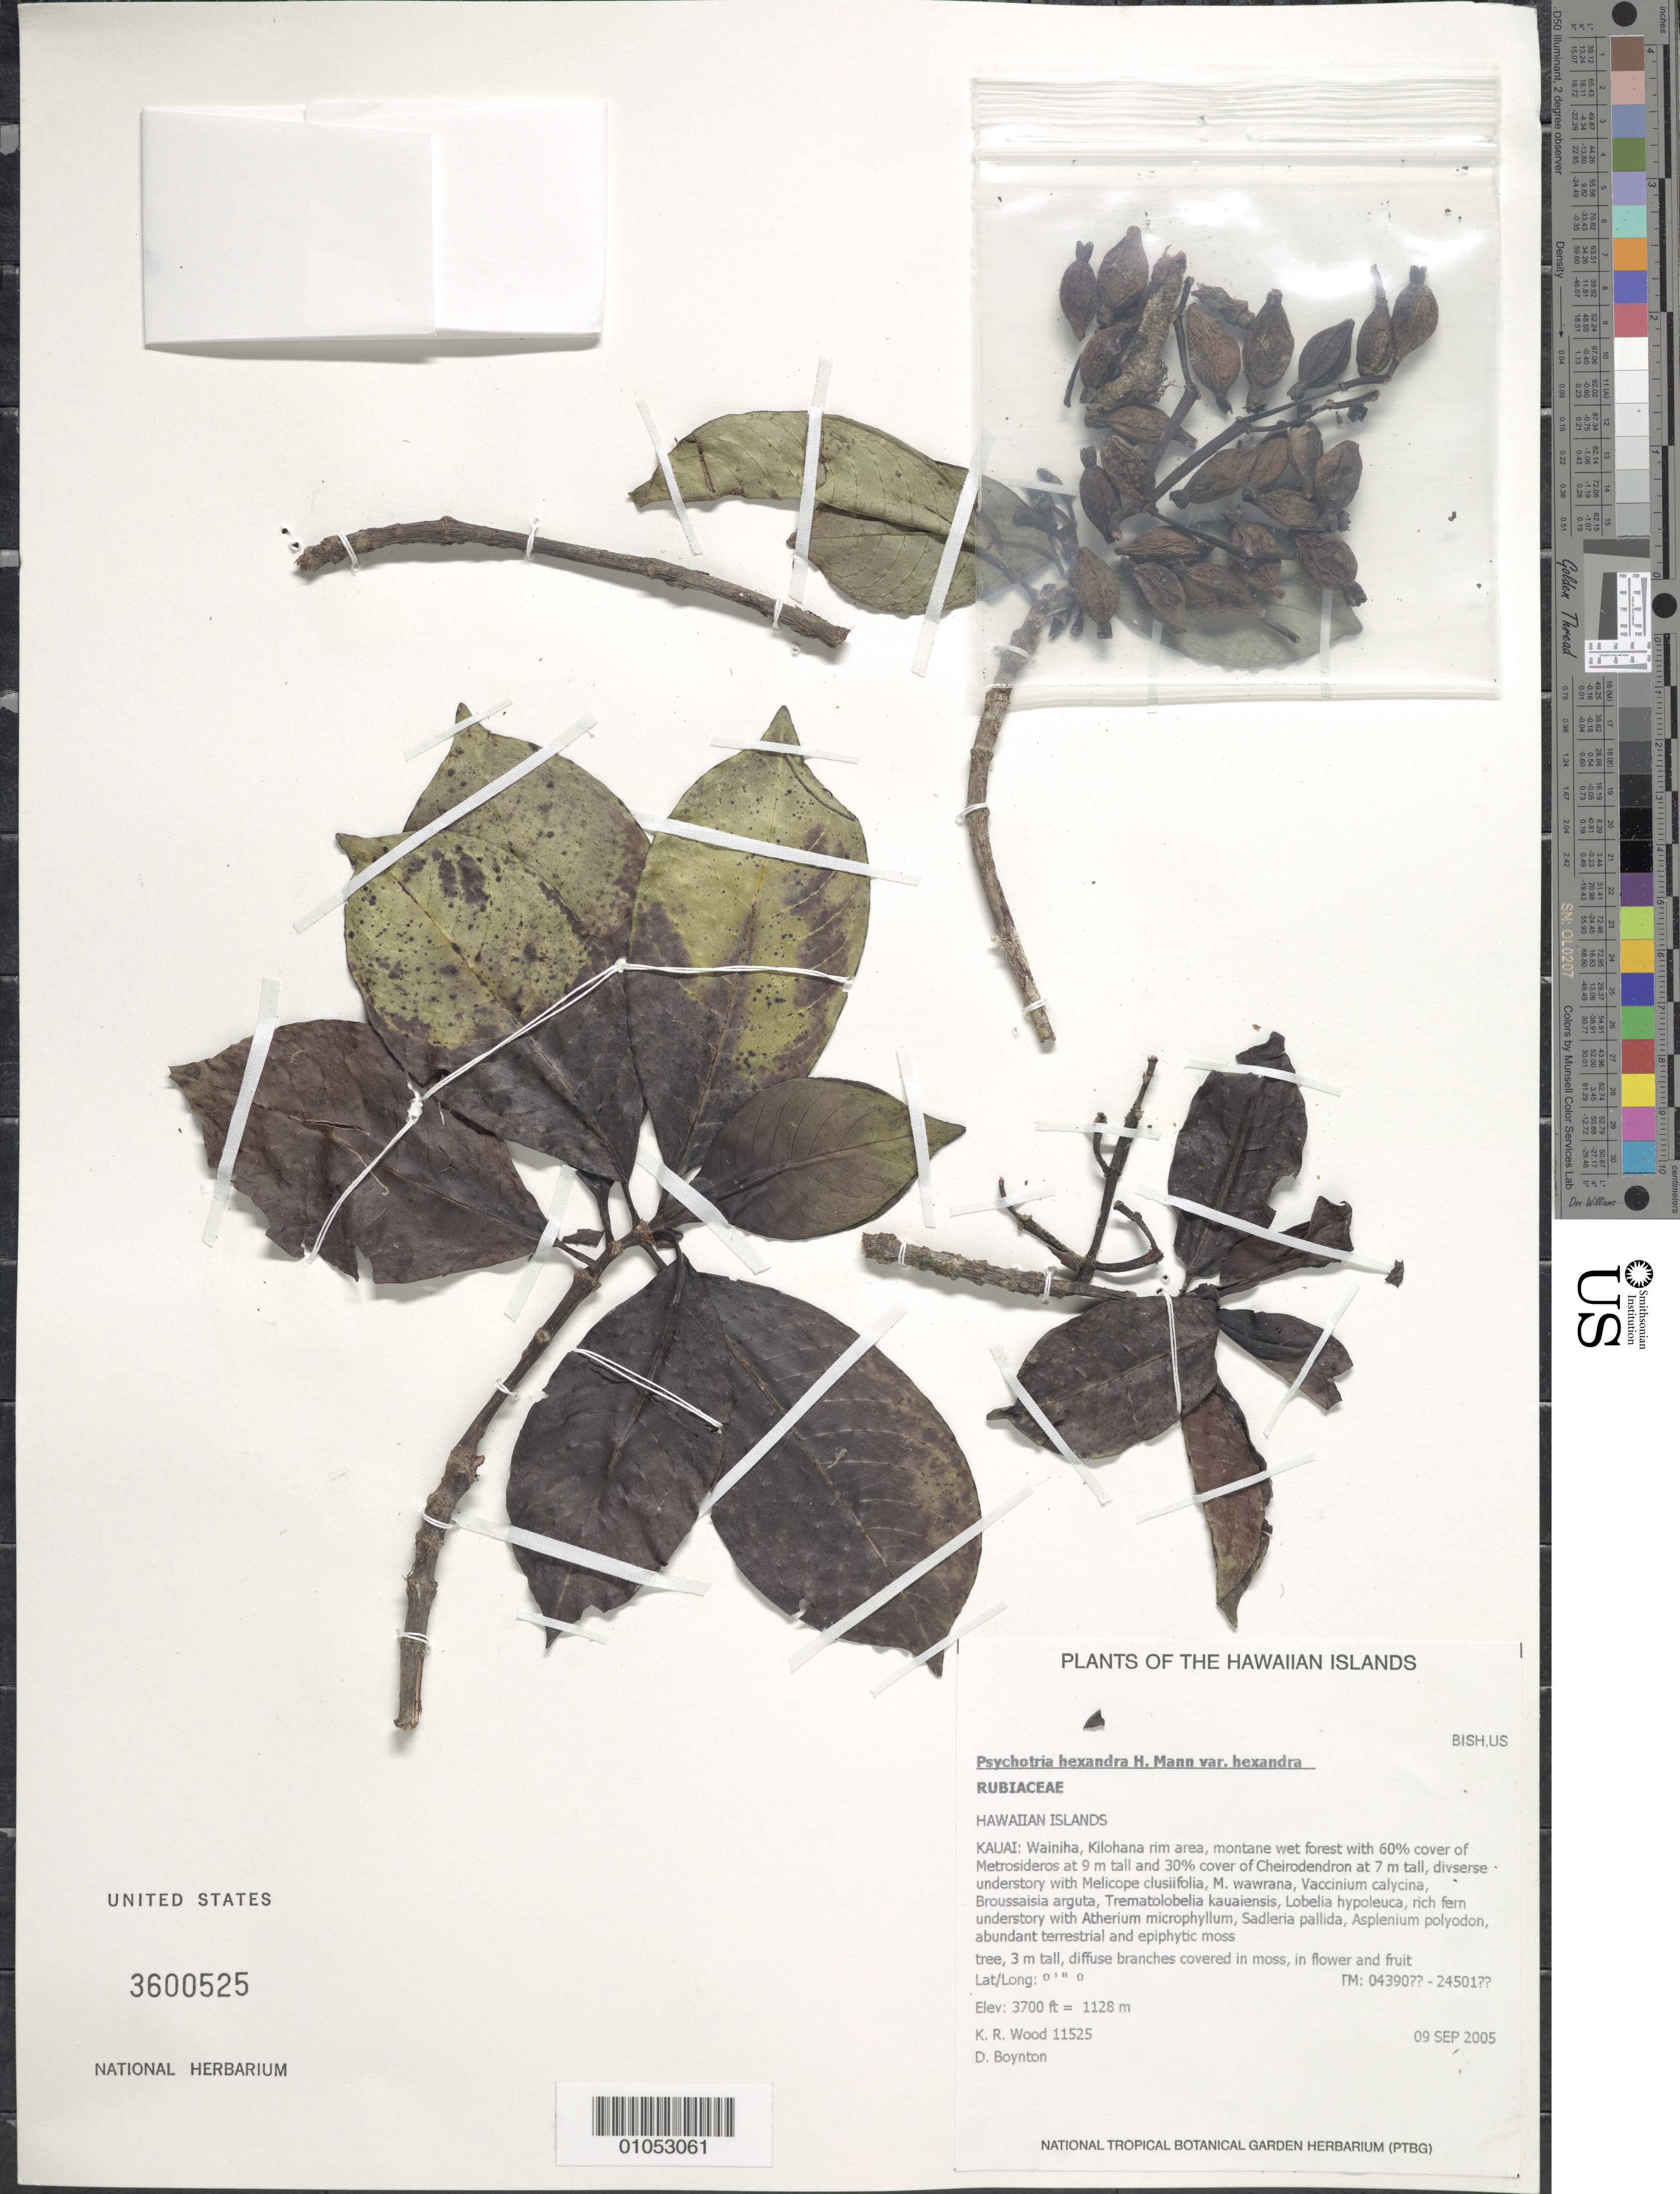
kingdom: Plantae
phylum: Tracheophyta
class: Magnoliopsida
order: Gentianales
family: Rubiaceae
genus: Psychotria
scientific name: Psychotria hexandra var. hexandra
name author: H. Mann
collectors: K. R. Wood & D. Boynton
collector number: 11525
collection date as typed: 9 Sep 2005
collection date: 2005-09-09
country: United States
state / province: Hawaii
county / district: Kaui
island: Kaua'i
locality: Wainiha, Kilohana rim area.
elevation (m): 1128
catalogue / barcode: US 3600525